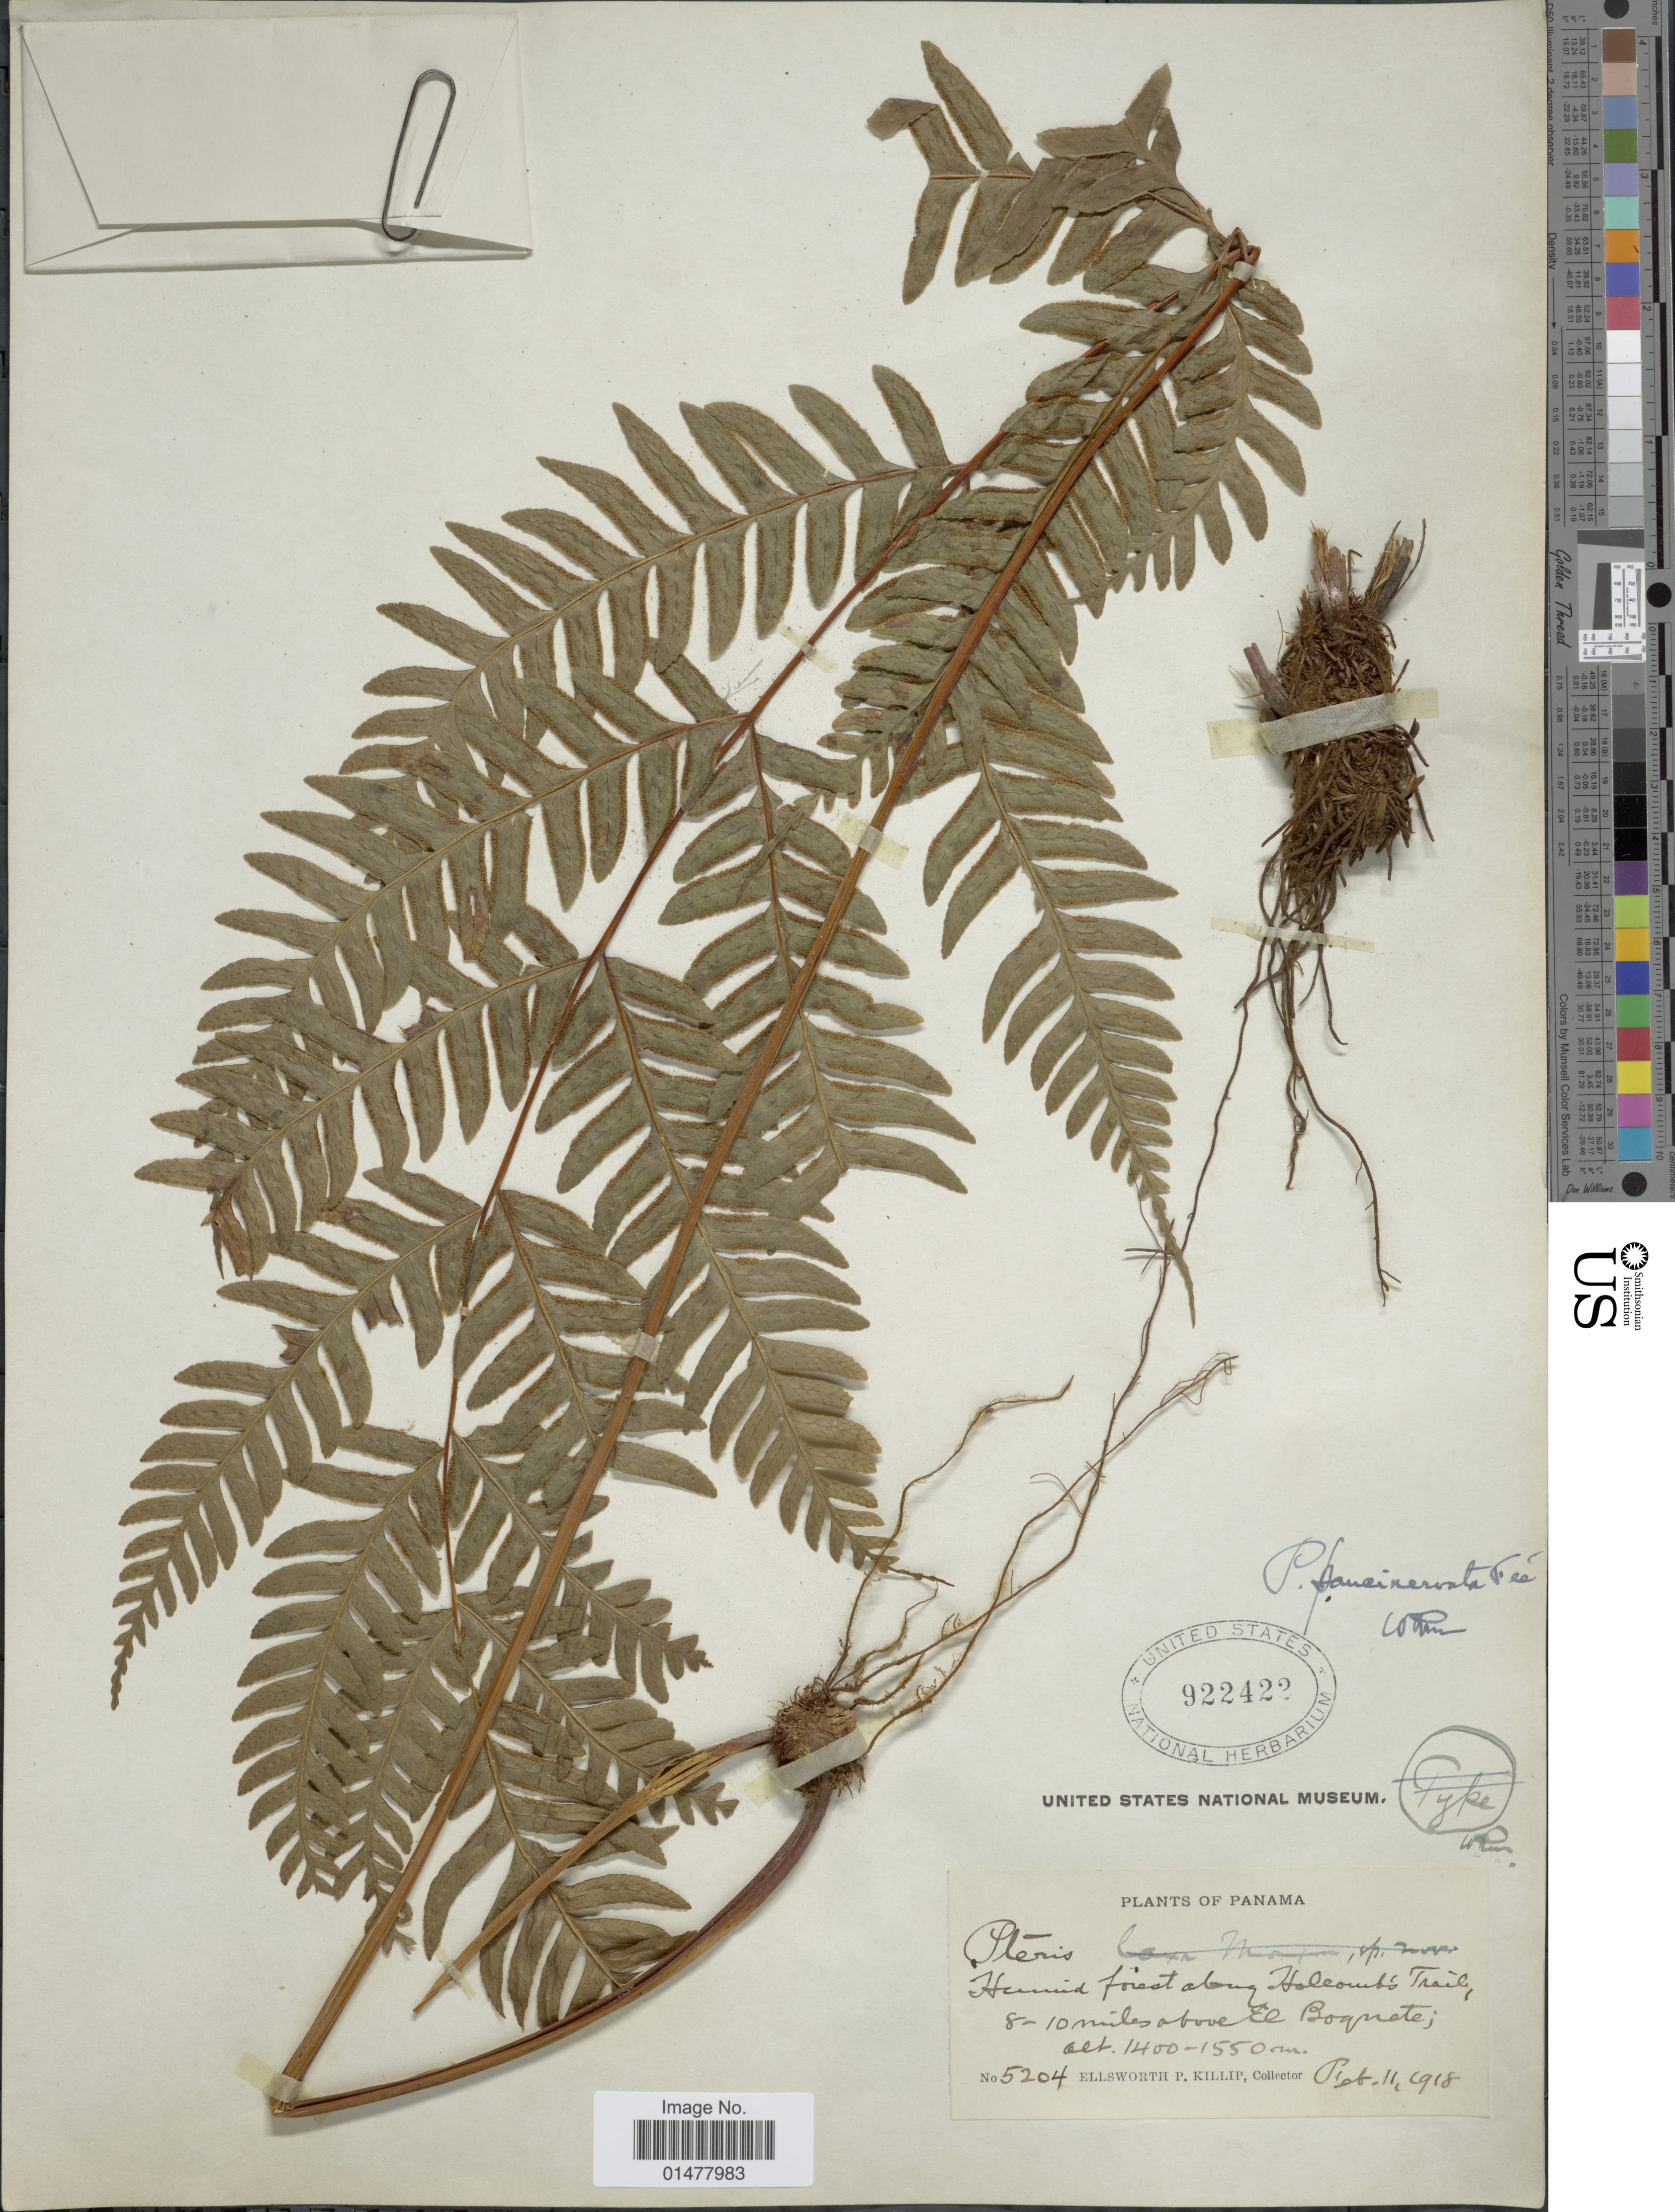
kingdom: Plantae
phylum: Tracheophyta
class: Polypodiopsida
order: Polypodiales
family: Pteridaceae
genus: Pteris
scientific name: Pteris paucinervata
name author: Fée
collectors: E. P. Killip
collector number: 5204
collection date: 1918-02-11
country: Panama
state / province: Chiriqui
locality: Humid forest along Holcombs trail, 8-10 miles above El Boquete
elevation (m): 1400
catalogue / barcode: US 922422